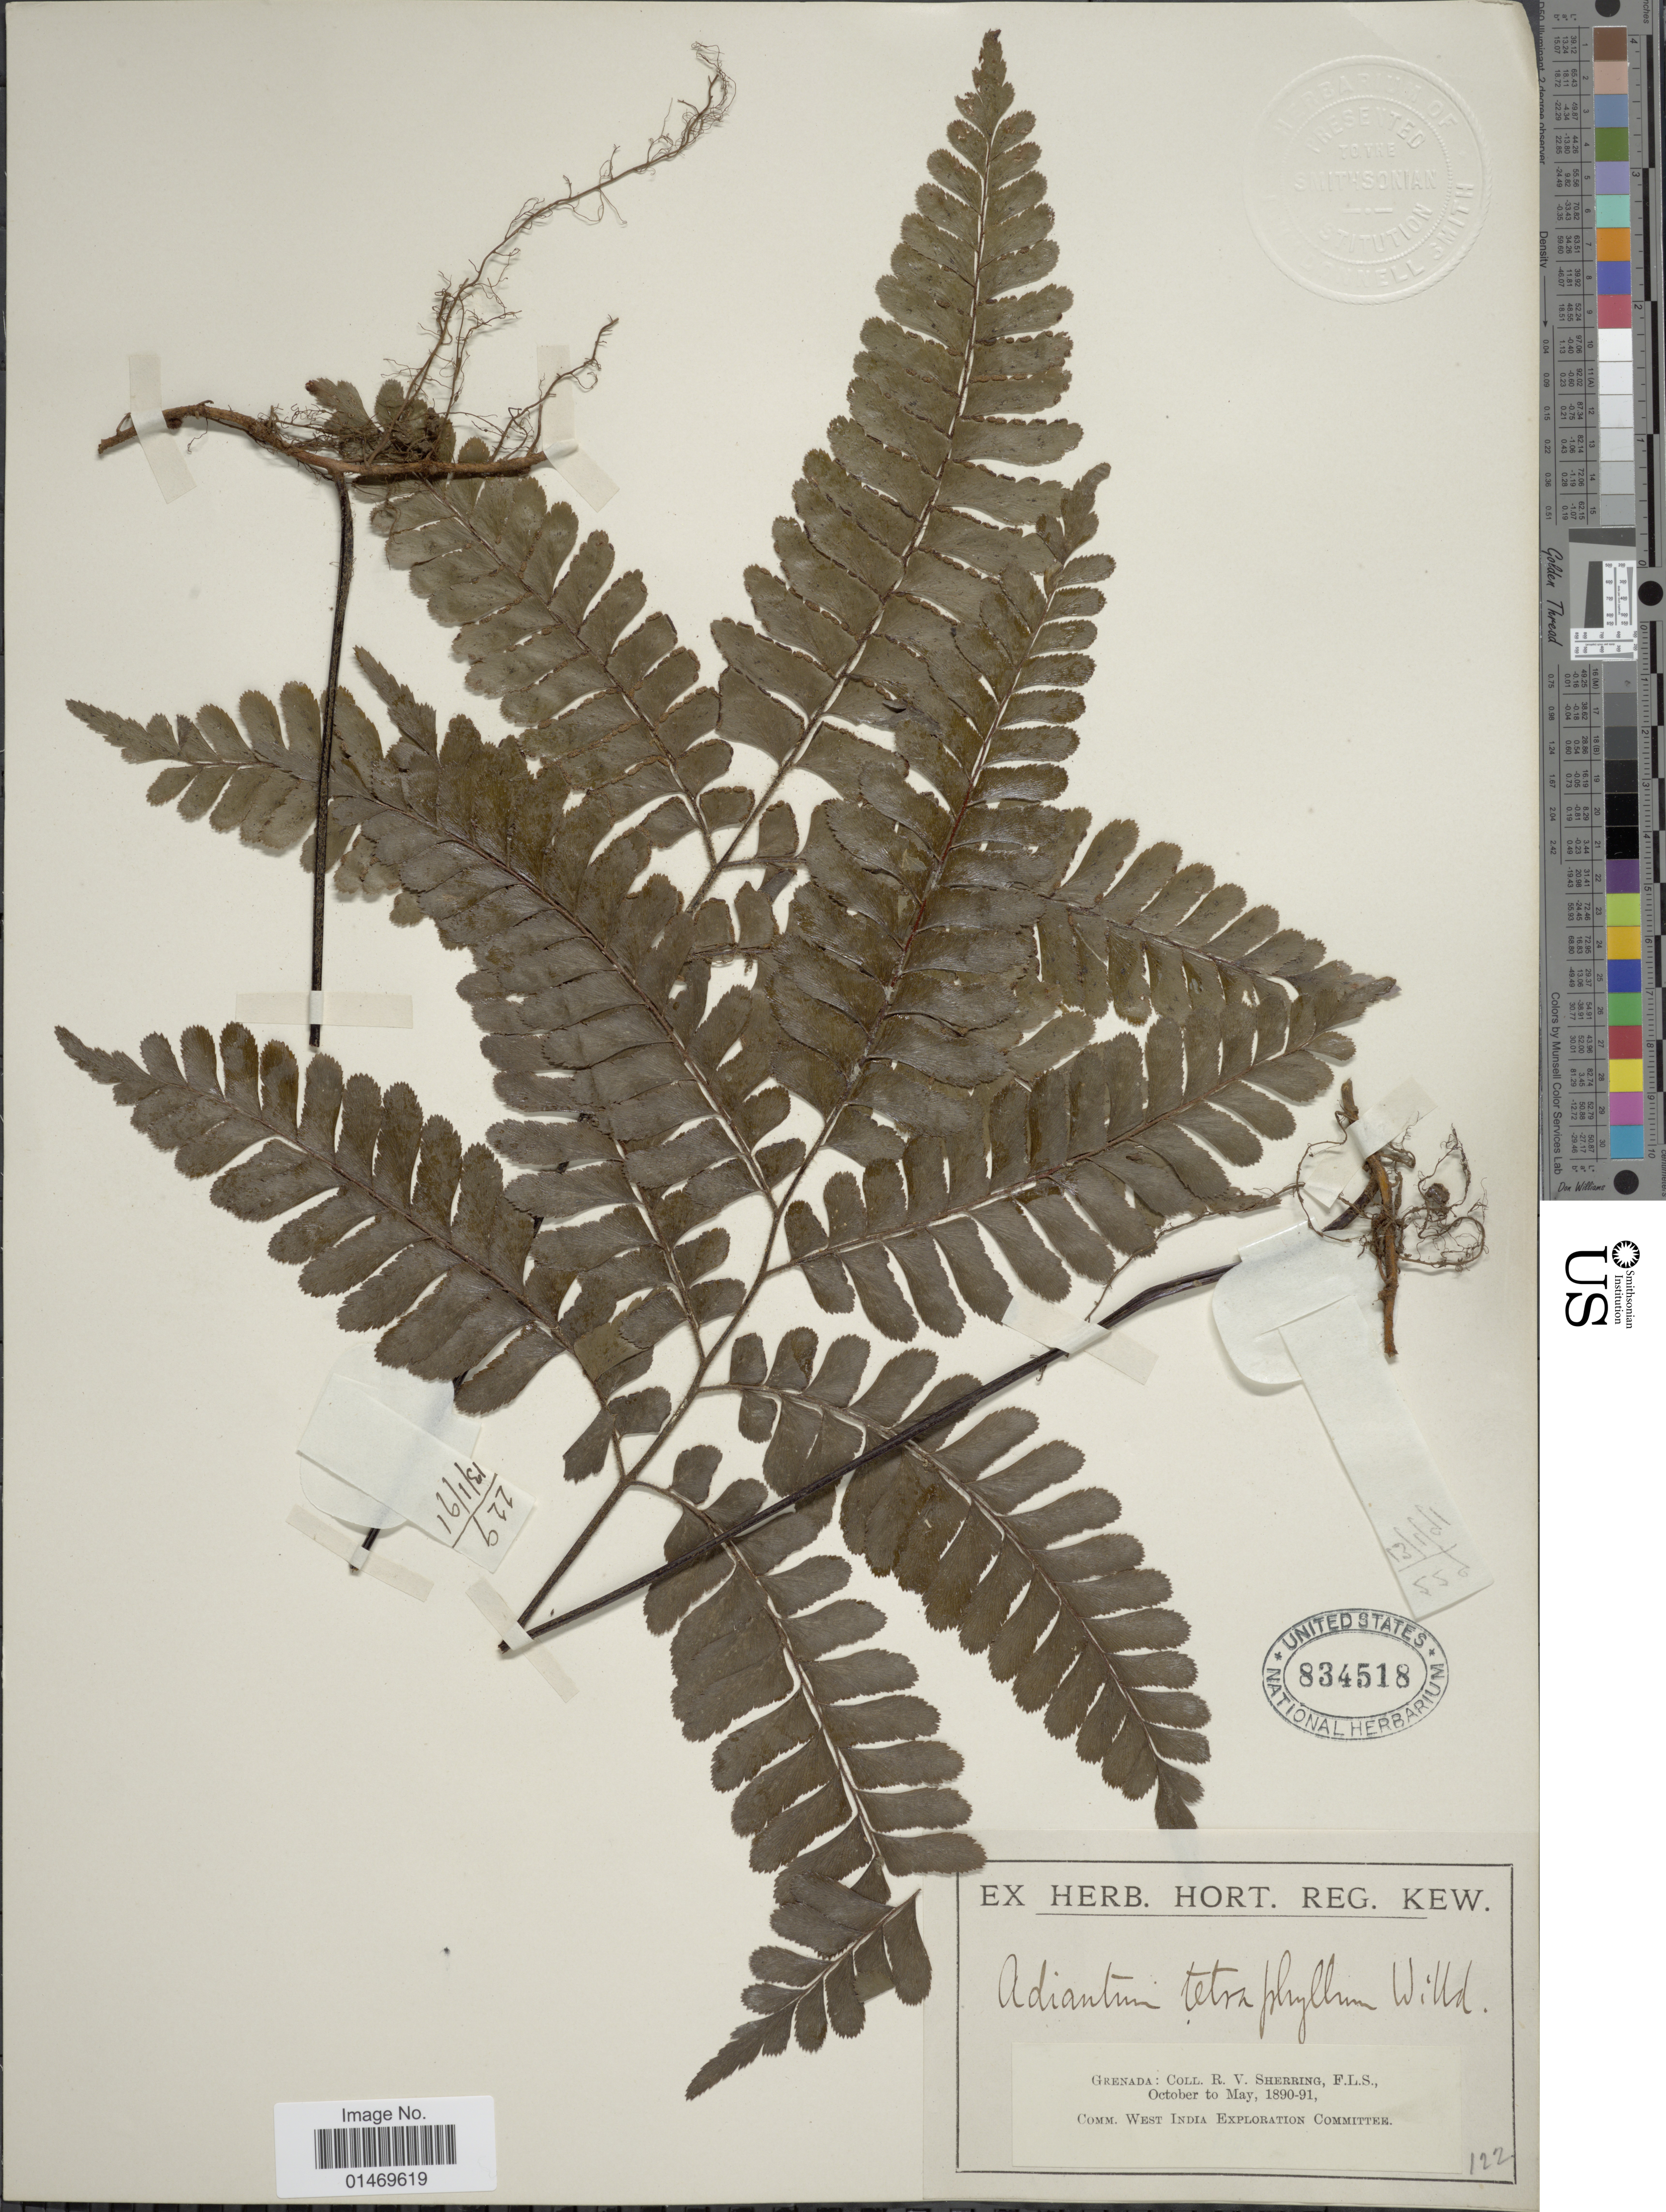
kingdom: Plantae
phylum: Tracheophyta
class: Polypodiopsida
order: Polypodiales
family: Pteridaceae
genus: Adiantum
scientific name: Adiantum tetraphyllum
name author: Humb. & Bonpl. ex Willd.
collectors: R. Sherring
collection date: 1890-10/1891-05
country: Grenada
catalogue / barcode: US 834518